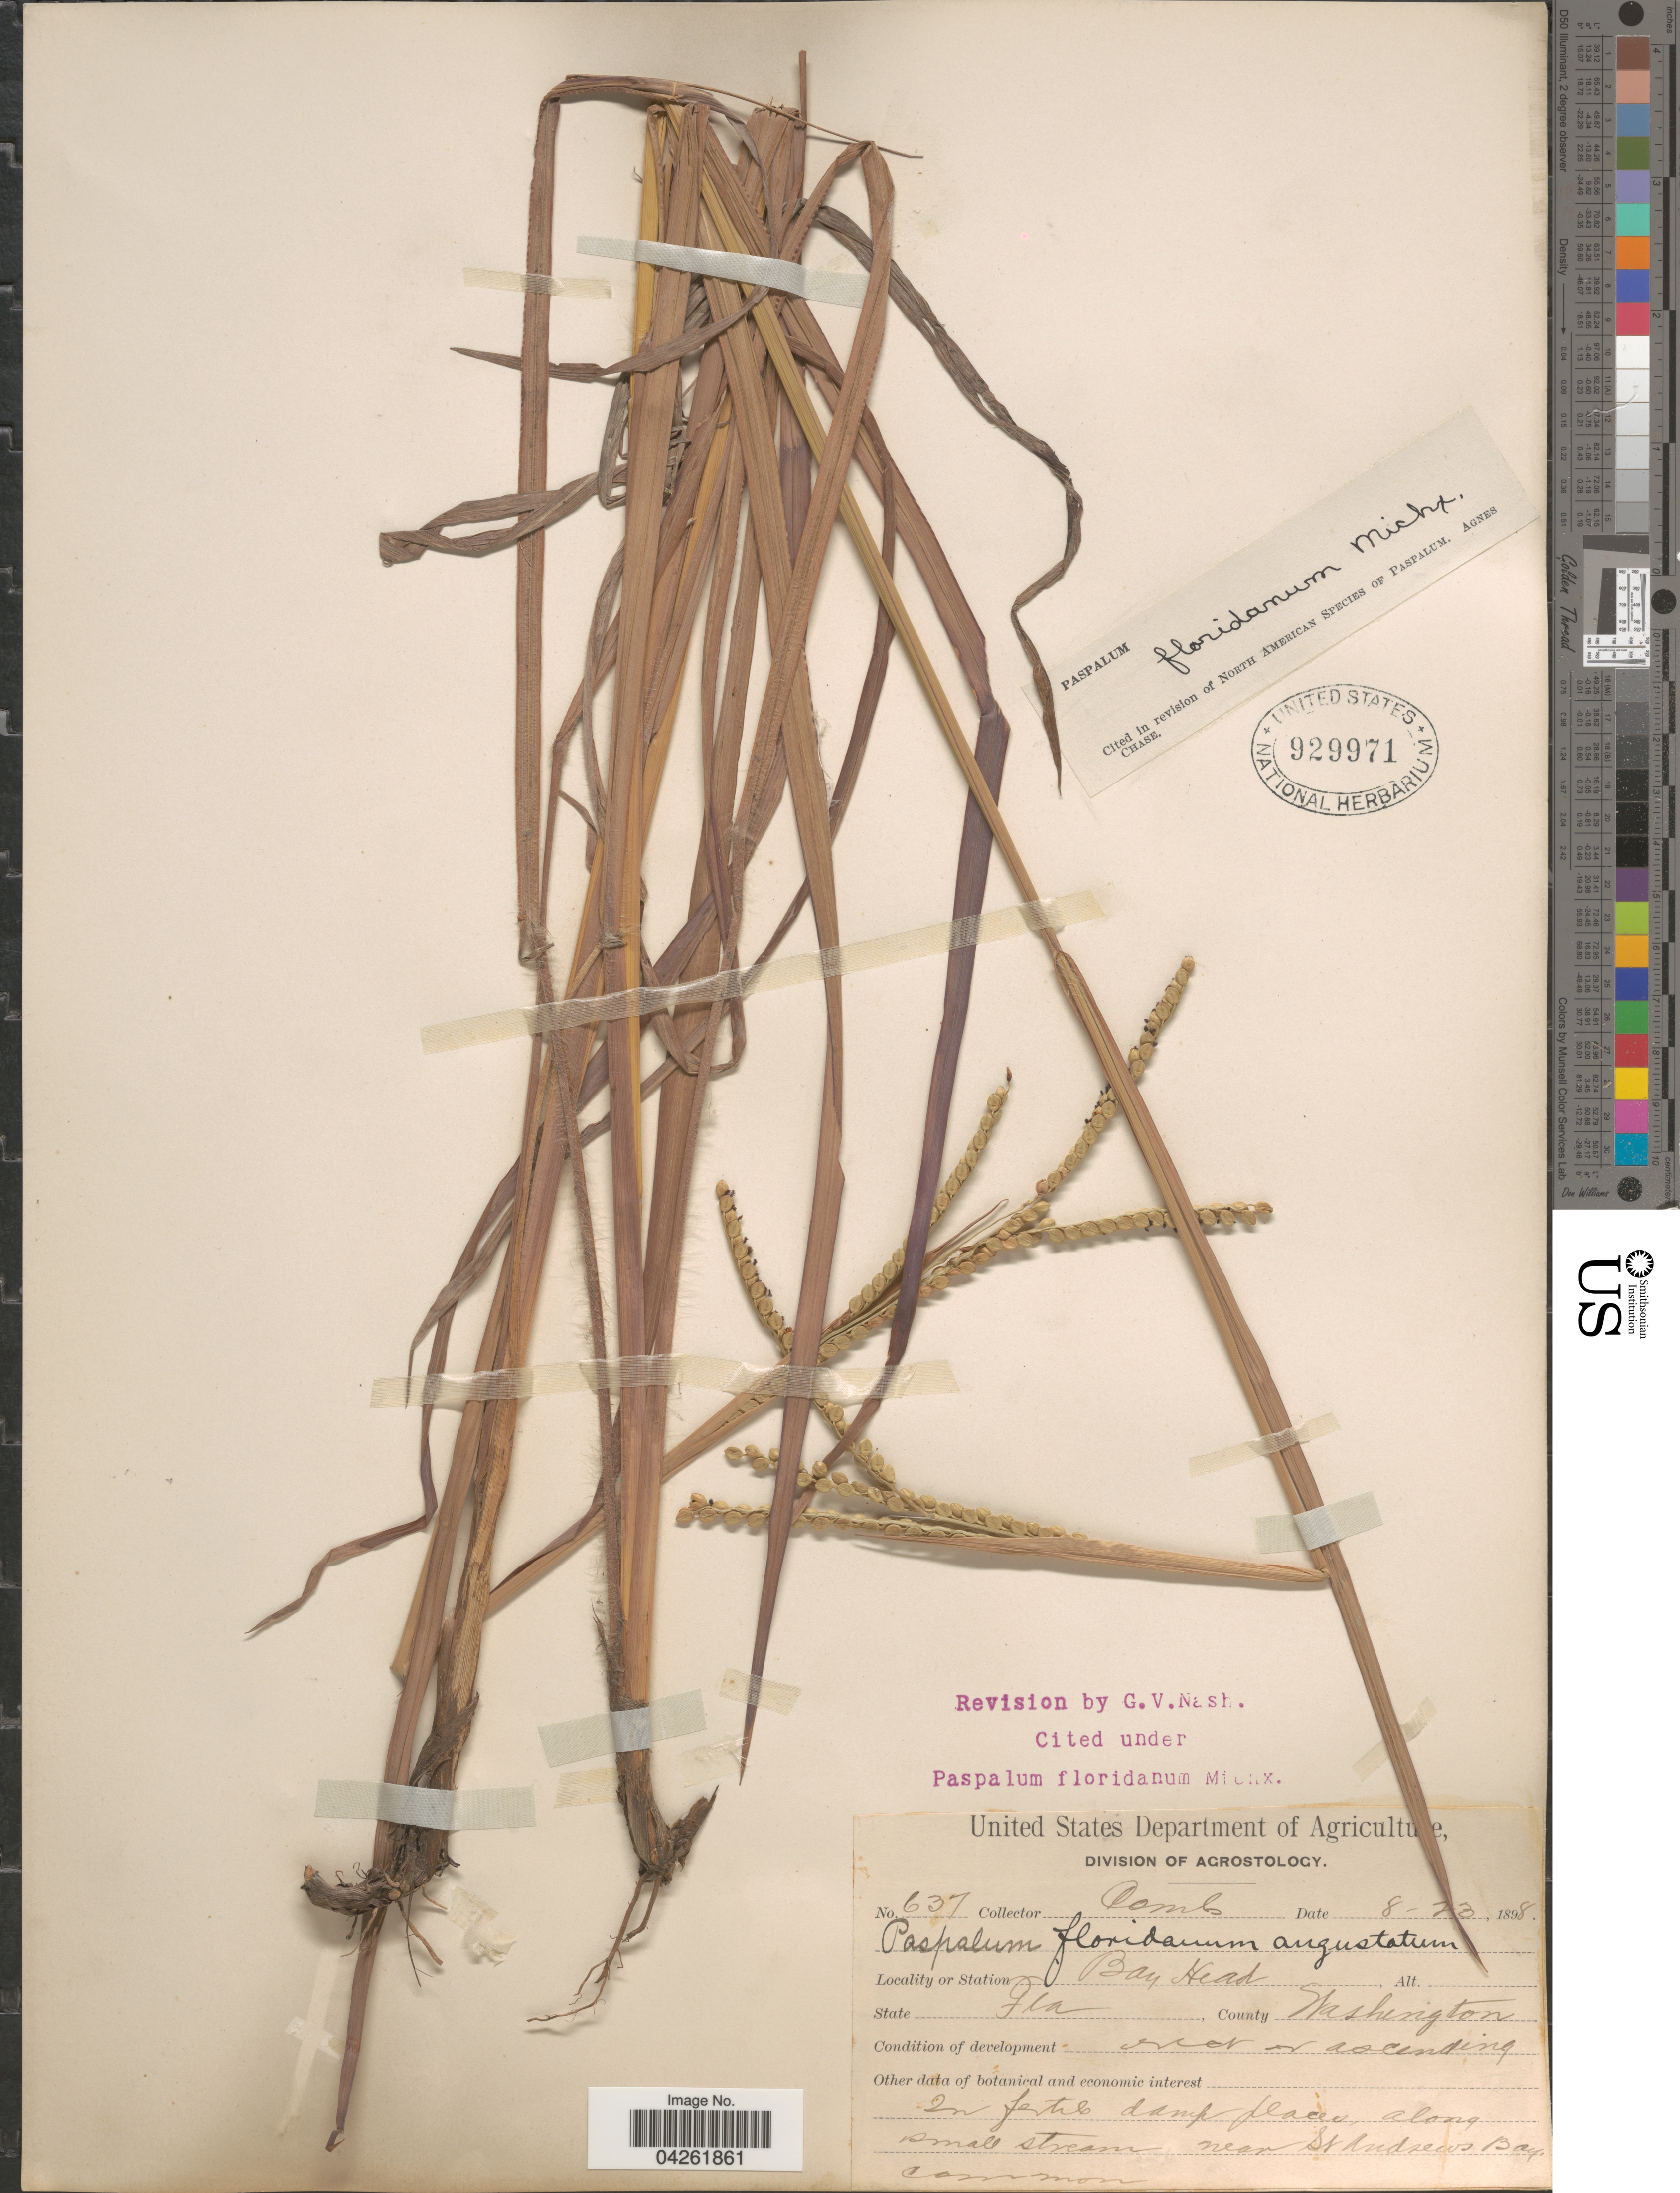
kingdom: Plantae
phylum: Tracheophyta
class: Liliopsida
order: Poales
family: Poaceae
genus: Paspalum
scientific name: Paspalum floridanum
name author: Michx.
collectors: -. Combs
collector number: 637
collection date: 1898-08-23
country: United States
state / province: Florida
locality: Bay Head. County Washington.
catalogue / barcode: US 929971